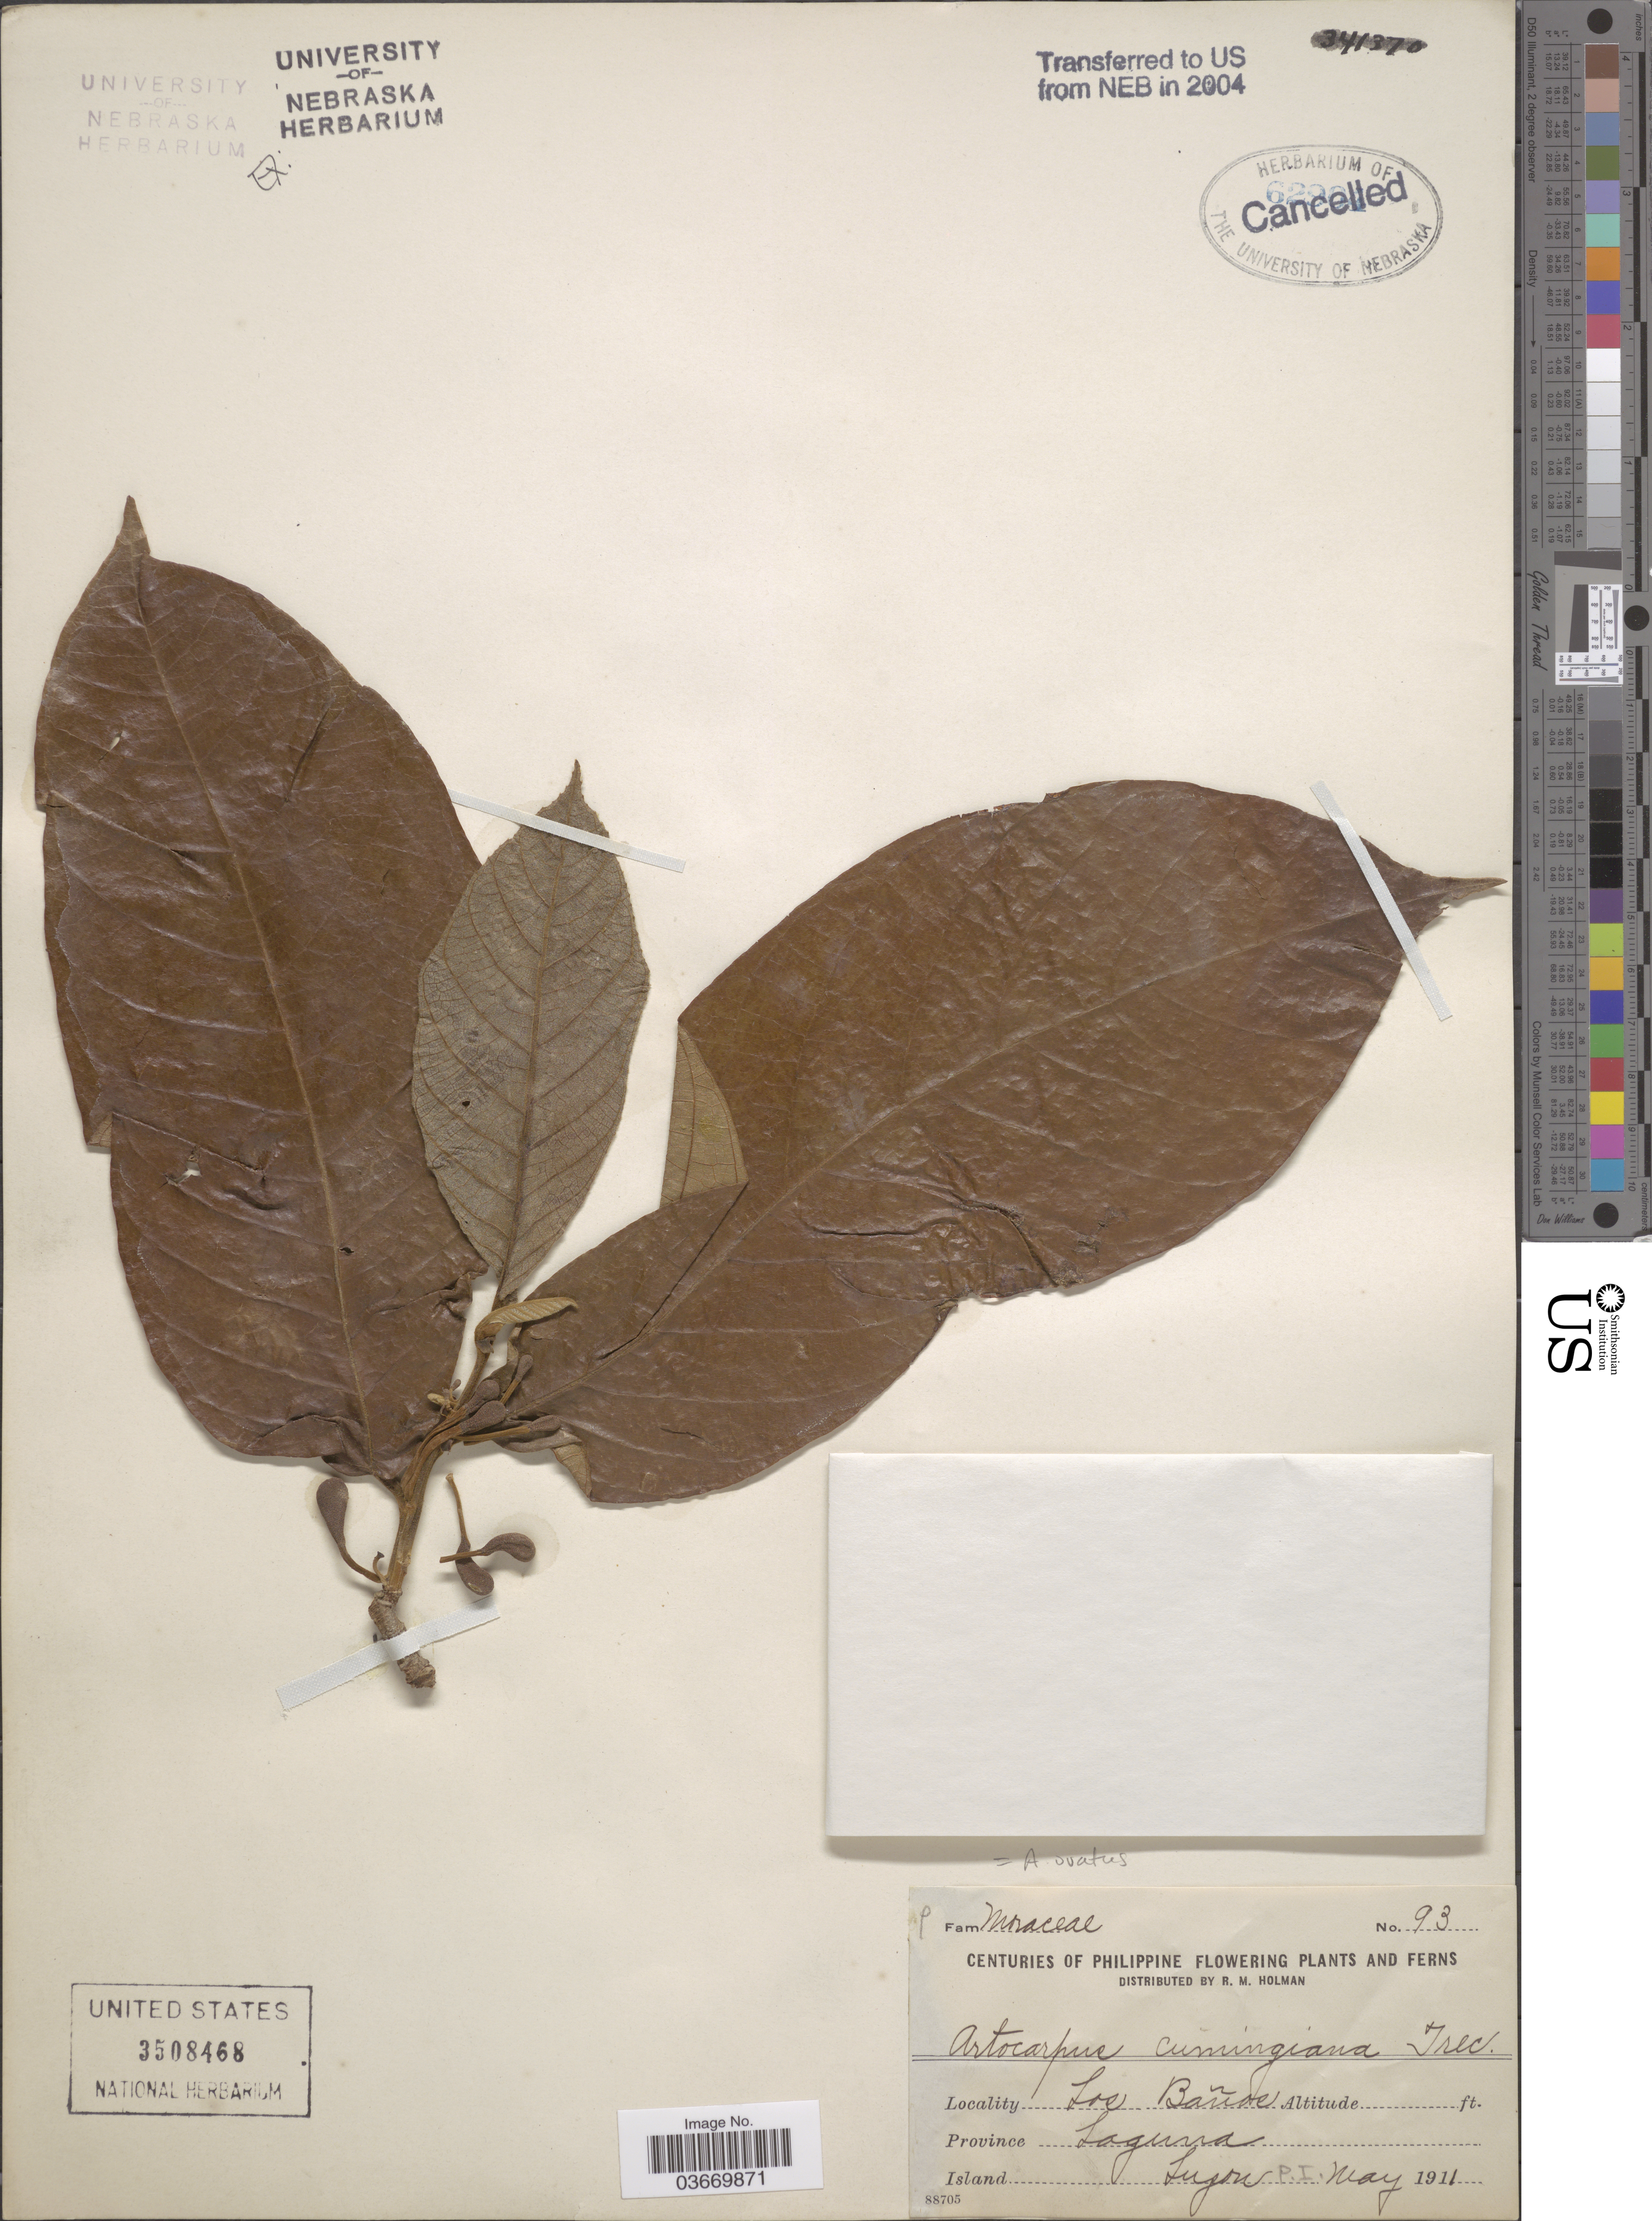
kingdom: Plantae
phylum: Tracheophyta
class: Magnoliopsida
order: Rosales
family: Moraceae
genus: Artocarpus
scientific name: Artocarpus ovatus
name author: Blanco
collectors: R. Holman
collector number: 93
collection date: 1911-05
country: Philippines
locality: Los Baños. Province Laguna, Island Luzon.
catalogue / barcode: US 3508468